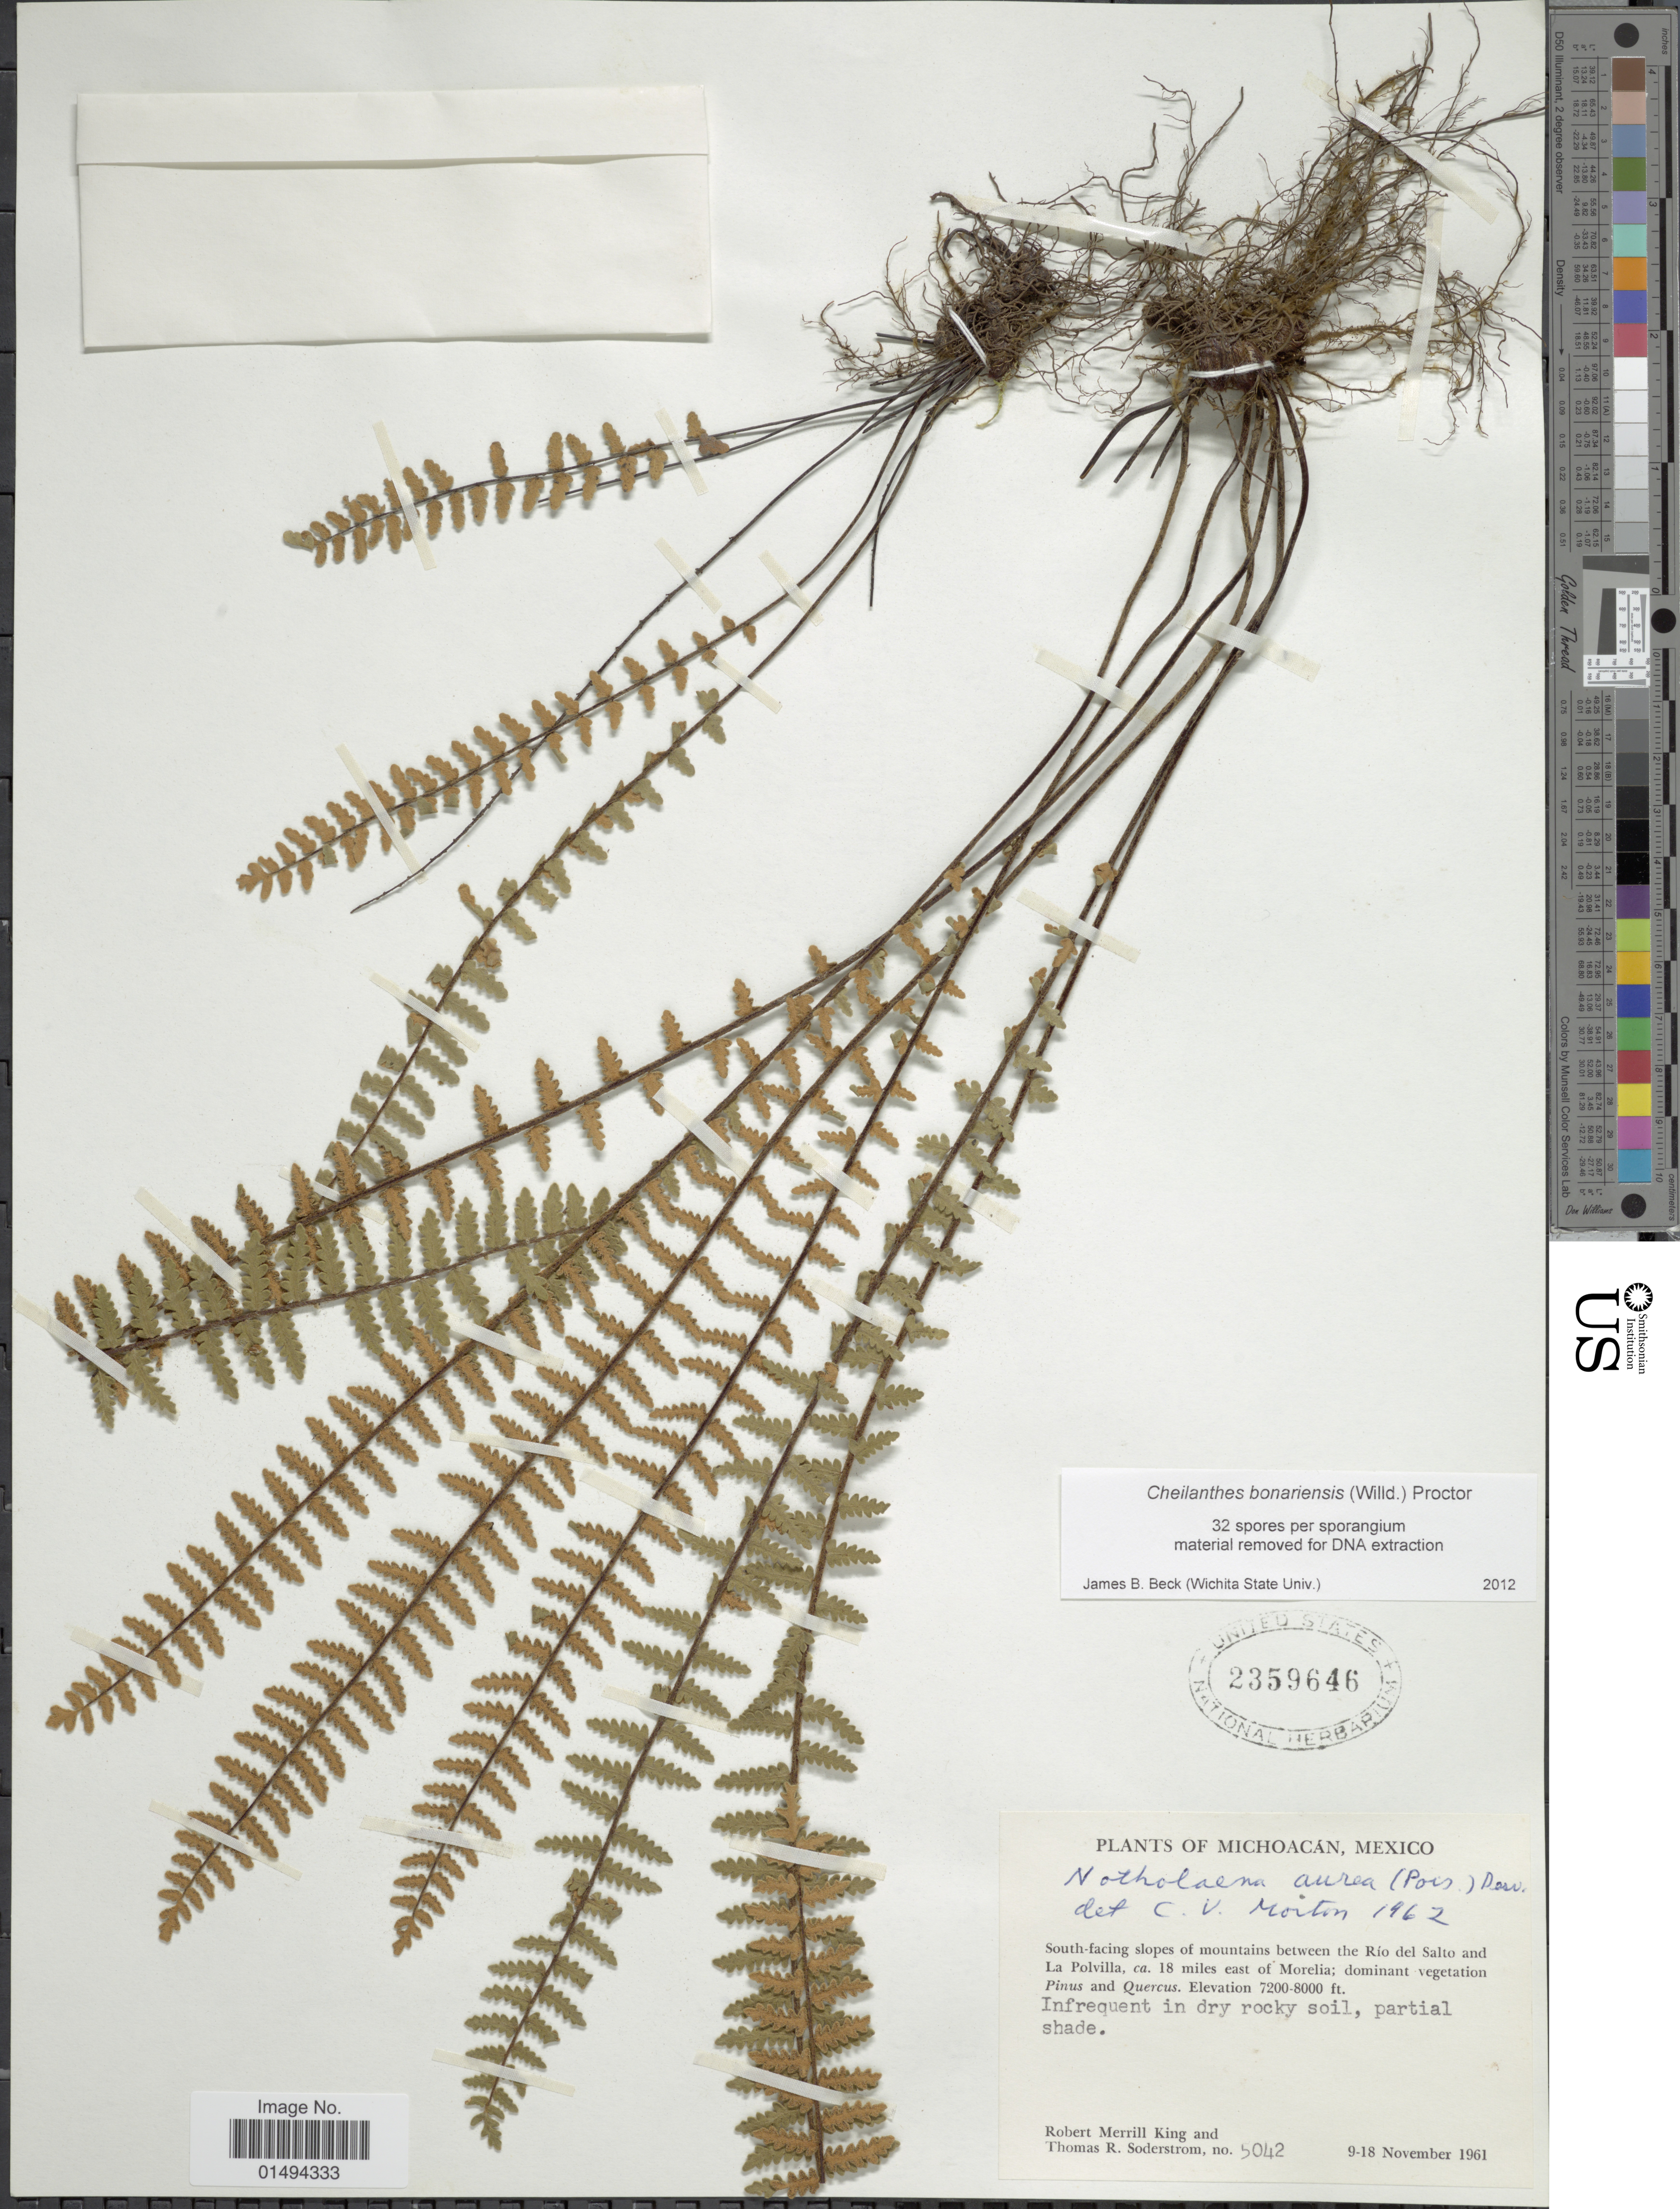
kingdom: Plantae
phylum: Tracheophyta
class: Polypodiopsida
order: Polypodiales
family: Pteridaceae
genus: Myriopteris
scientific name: Myriopteris aurea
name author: (Poir.) Grusz & Windham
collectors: R. M. King & T. R. Soderstrom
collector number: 5042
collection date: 1961-11-09/1961-11-18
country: Mexico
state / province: Michoacán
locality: South facing slopes of mountains between the Rio del Salto and La Polvilla, ca. 18 miles east of Morelia; dominant vegetation Pinus and Quercus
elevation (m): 2195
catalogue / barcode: US 2359646